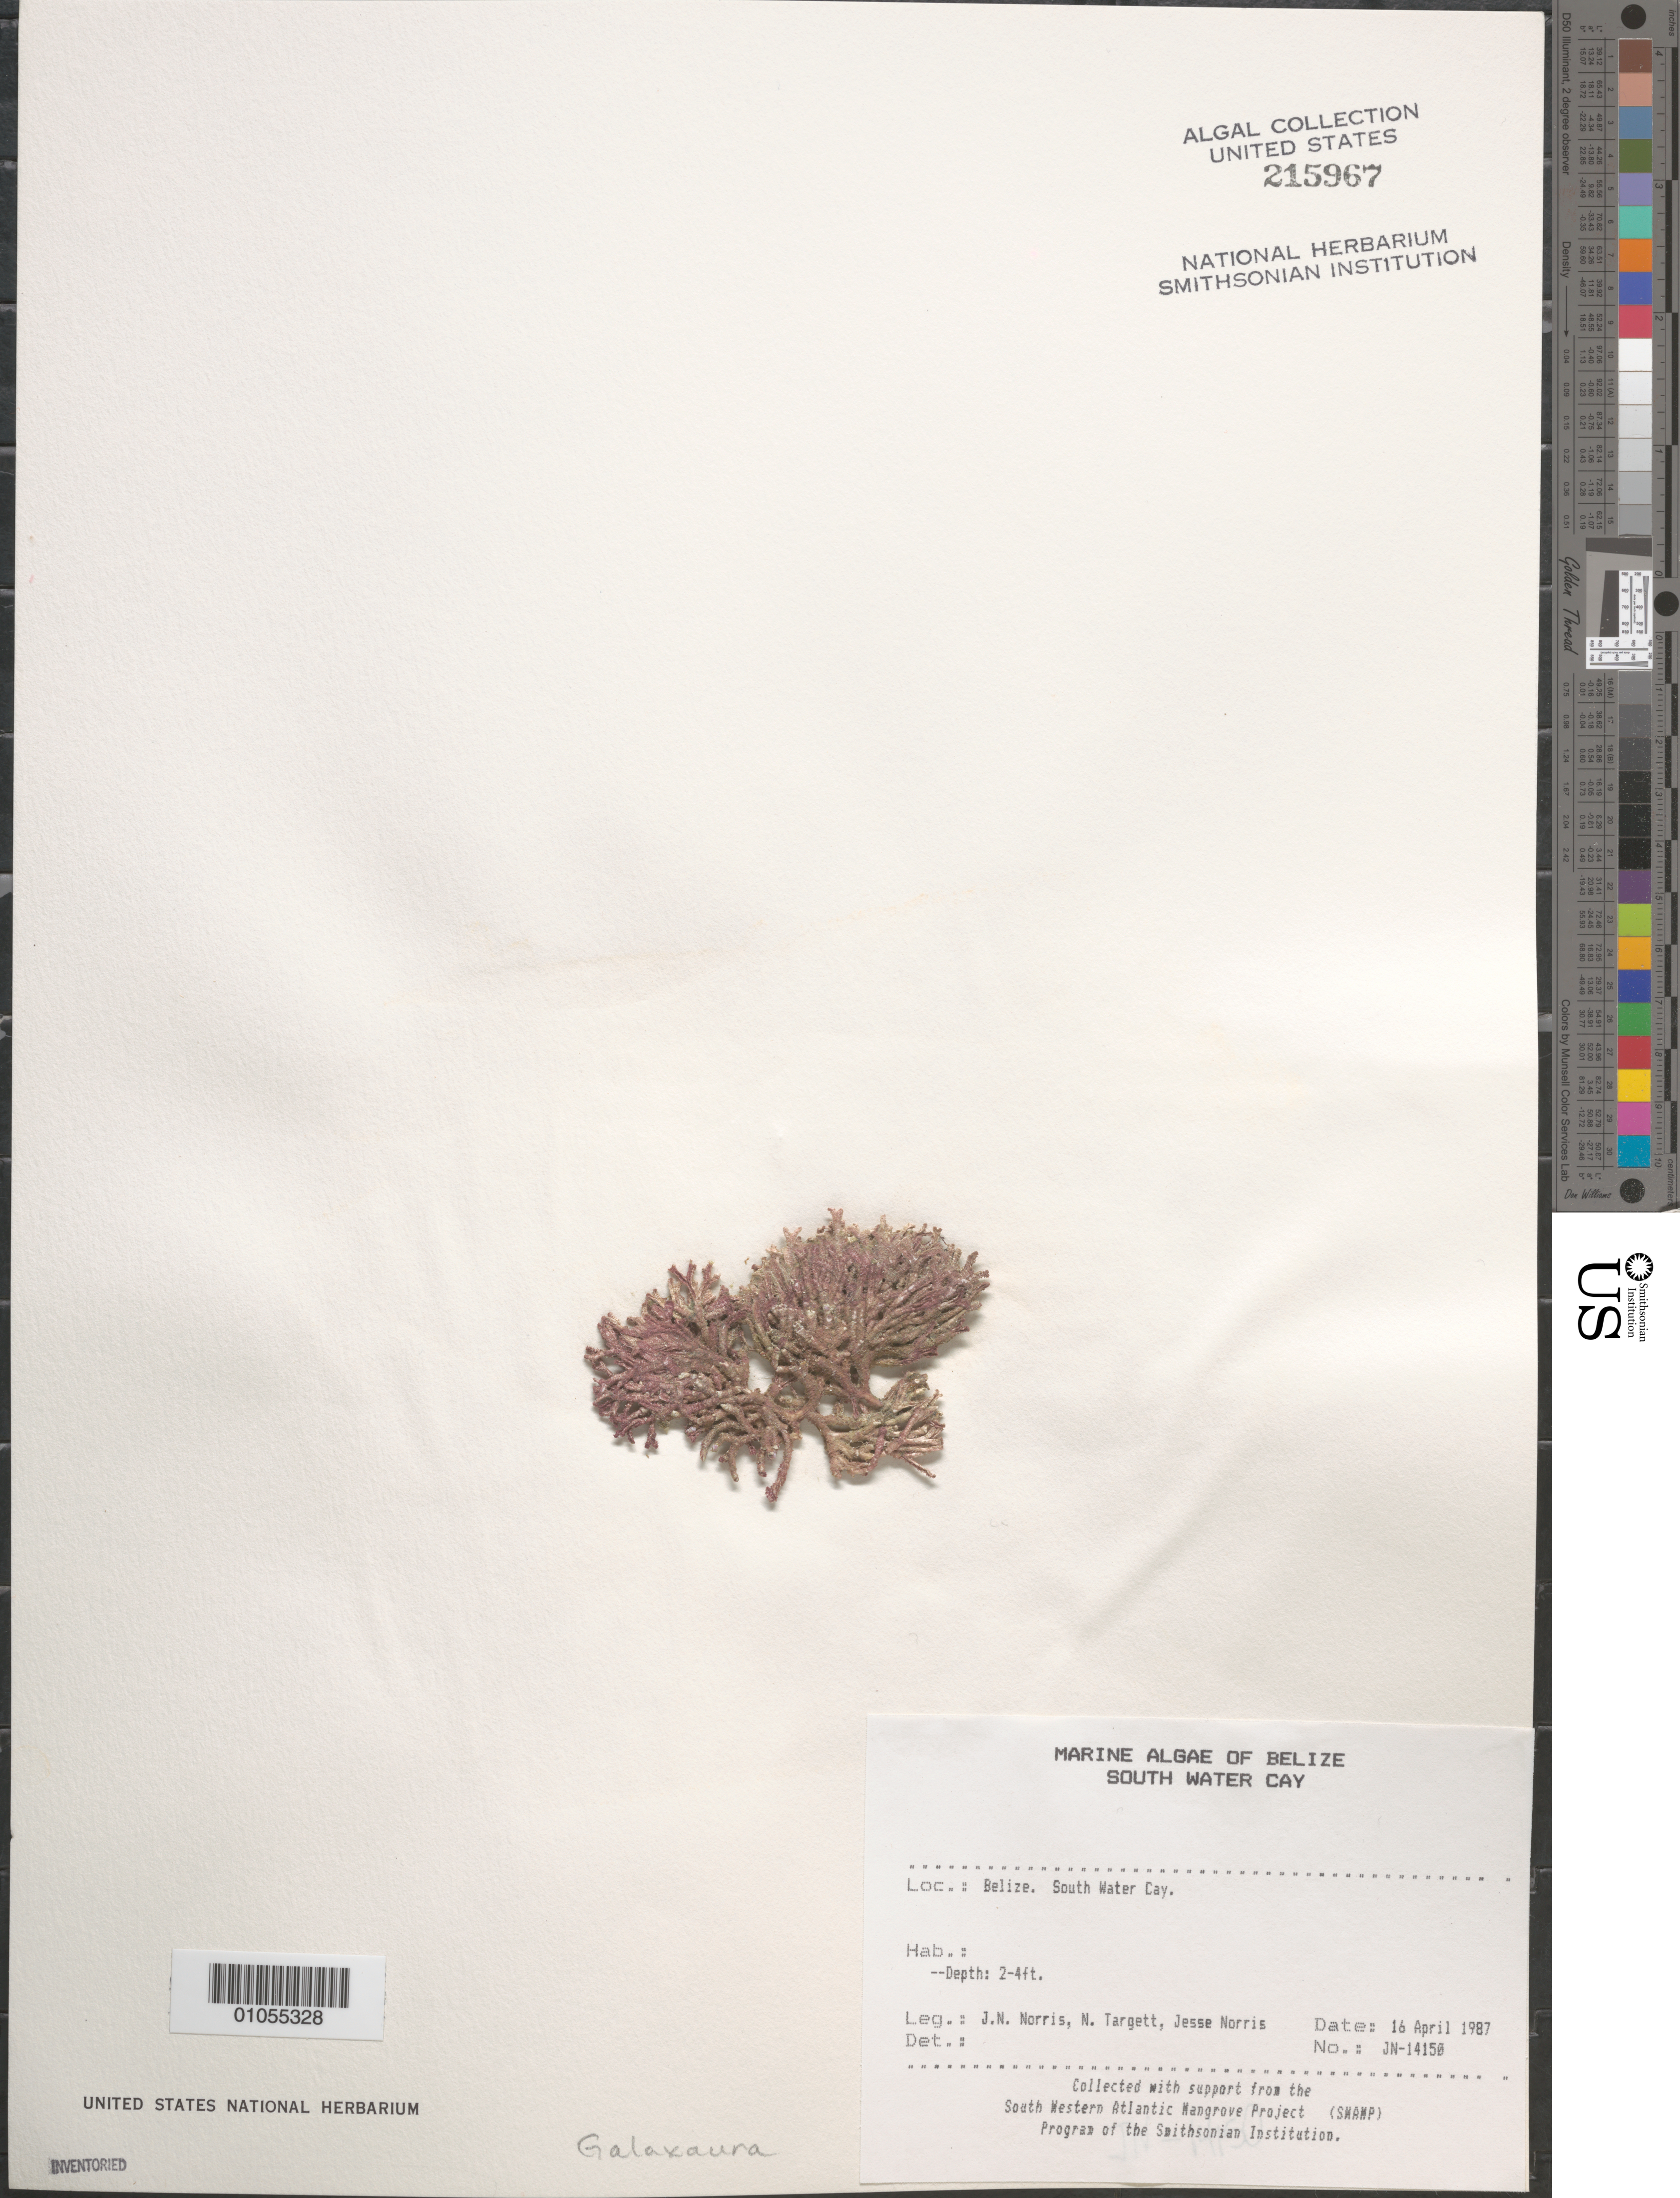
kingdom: Plantae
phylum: Rhodophyta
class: Florideophyceae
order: Nemaliales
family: Galaxauraceae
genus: Galaxaura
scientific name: Galaxaura sp.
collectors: J. N. Norris, N. Targett & J. A. Norris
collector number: JN-14150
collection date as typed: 16 Apr 1987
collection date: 1987-04-16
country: Belize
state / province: Stann Creek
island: South Water Cay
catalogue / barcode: US 215967